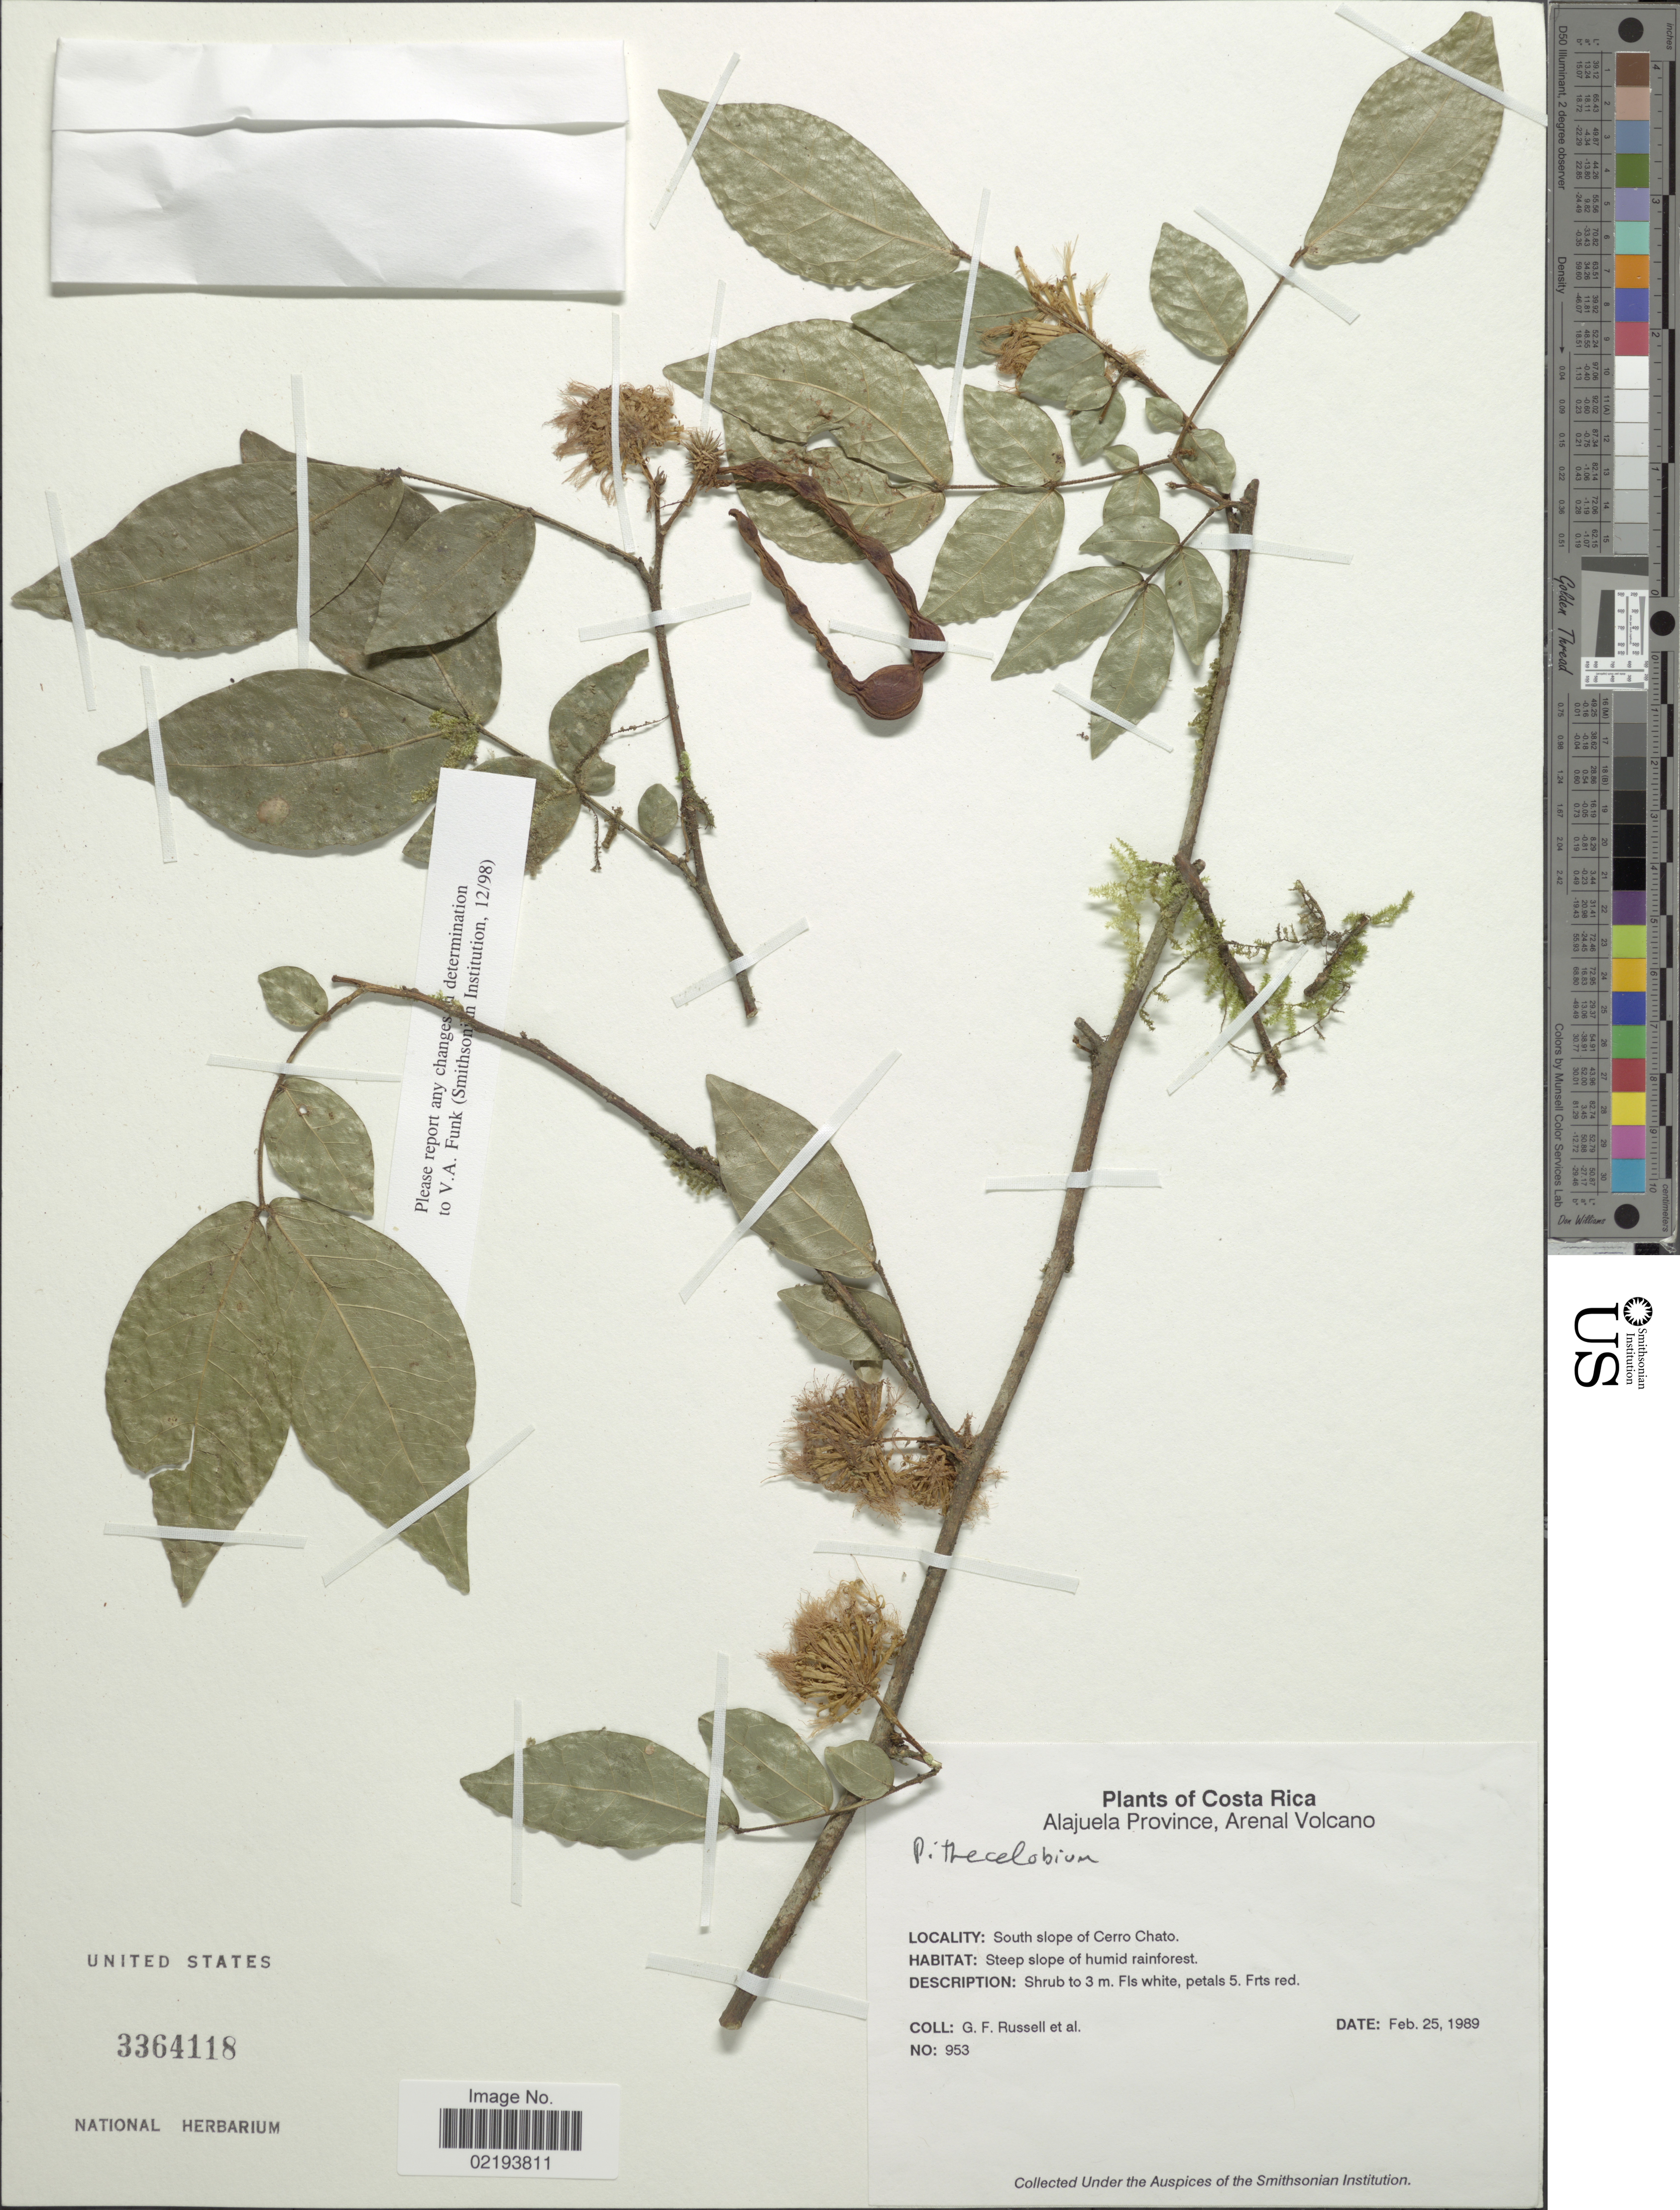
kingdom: Plantae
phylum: Tracheophyta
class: Magnoliopsida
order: Fabales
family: Fabaceae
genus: Zygia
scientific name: Zygia sp.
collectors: G. Russell & et al.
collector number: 953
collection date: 1989-02-25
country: Costa Rica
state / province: Alajuela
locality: Arenal Volcano,South slope of Cerro Chato, Steep slope of humid rainforest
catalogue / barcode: US 3364118